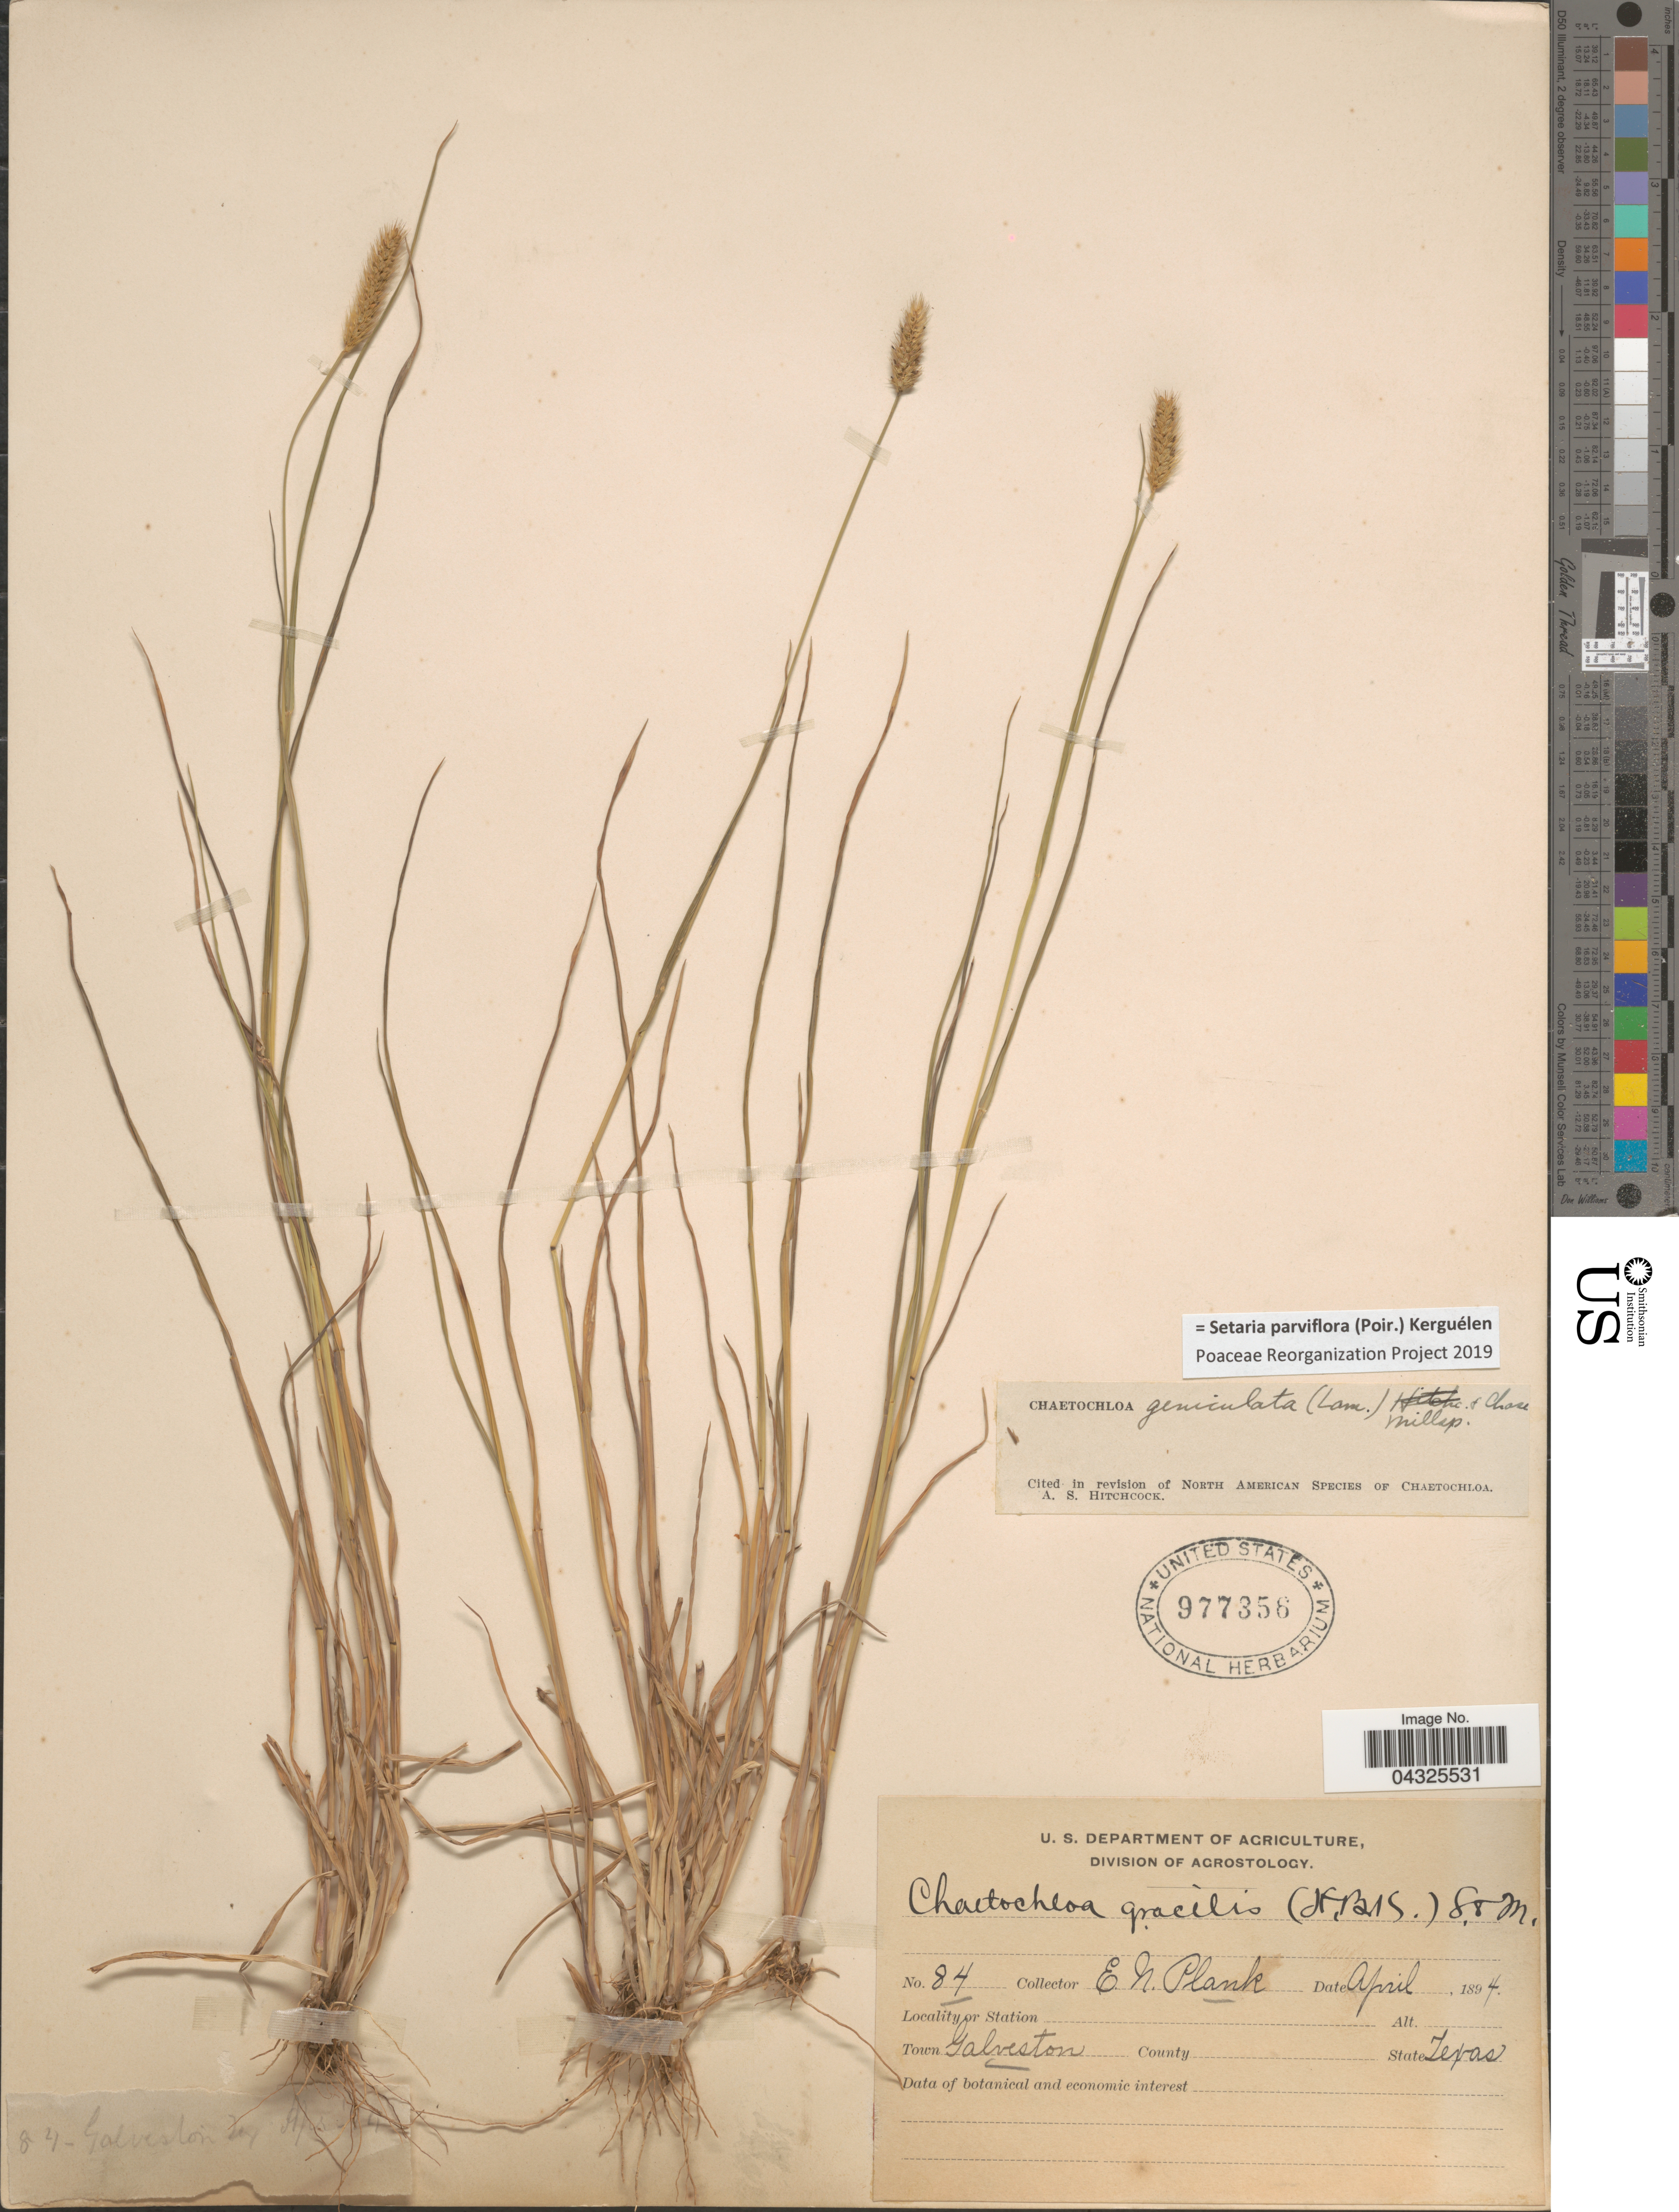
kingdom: Plantae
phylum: Tracheophyta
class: Liliopsida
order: Poales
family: Poaceae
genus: Setaria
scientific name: Setaria parviflora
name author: (Poir.) Kerguélen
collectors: E. Plank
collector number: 84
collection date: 1894-04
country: United States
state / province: Texas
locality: Town Galveston.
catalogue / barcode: US 977356